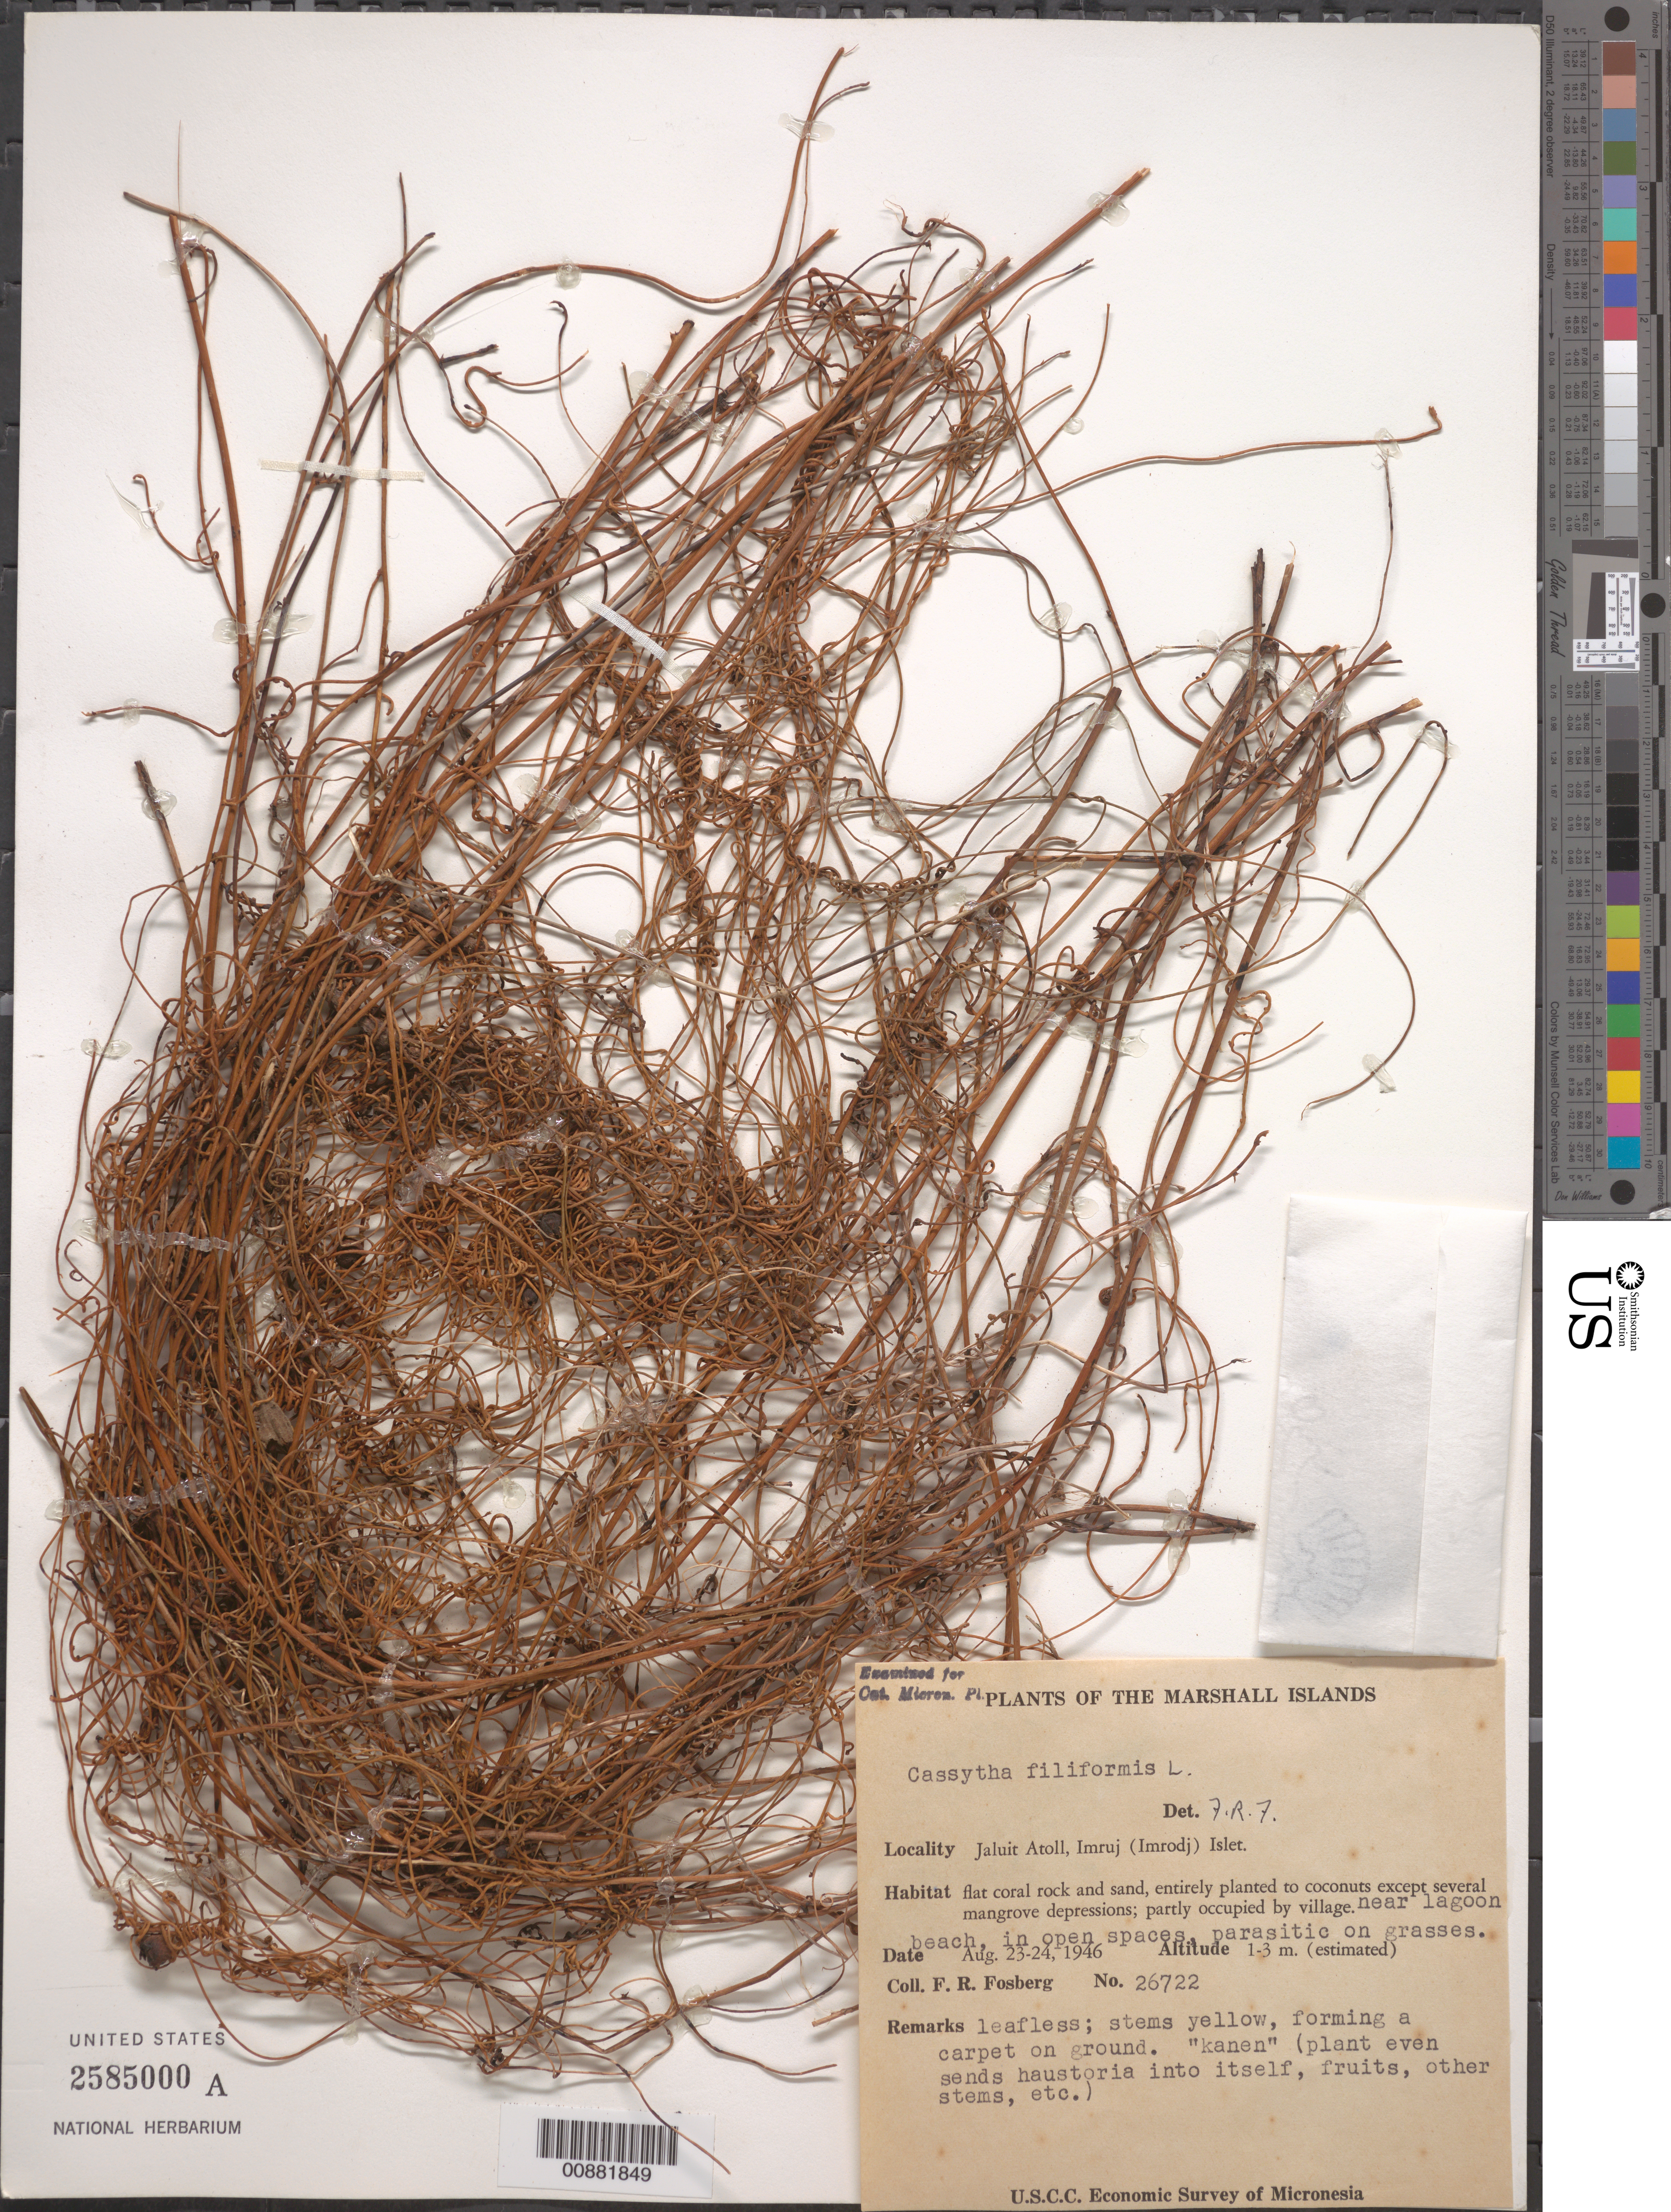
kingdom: Plantae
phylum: Tracheophyta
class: Magnoliopsida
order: Laurales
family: Lauraceae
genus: Cassytha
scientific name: Cassytha filiformis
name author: L.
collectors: F. R. Fosberg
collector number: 26722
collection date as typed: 23 Aug 1946 to 24 Aug 1946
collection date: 1946-08-23/1946-08-24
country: Marshall Islands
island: Jaluit Atoll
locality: Imruj (Imrodj) Islet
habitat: flat coral rock & sand near lagoon beach inopen spaces; parasitic on grasses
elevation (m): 1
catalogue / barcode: US 2585000